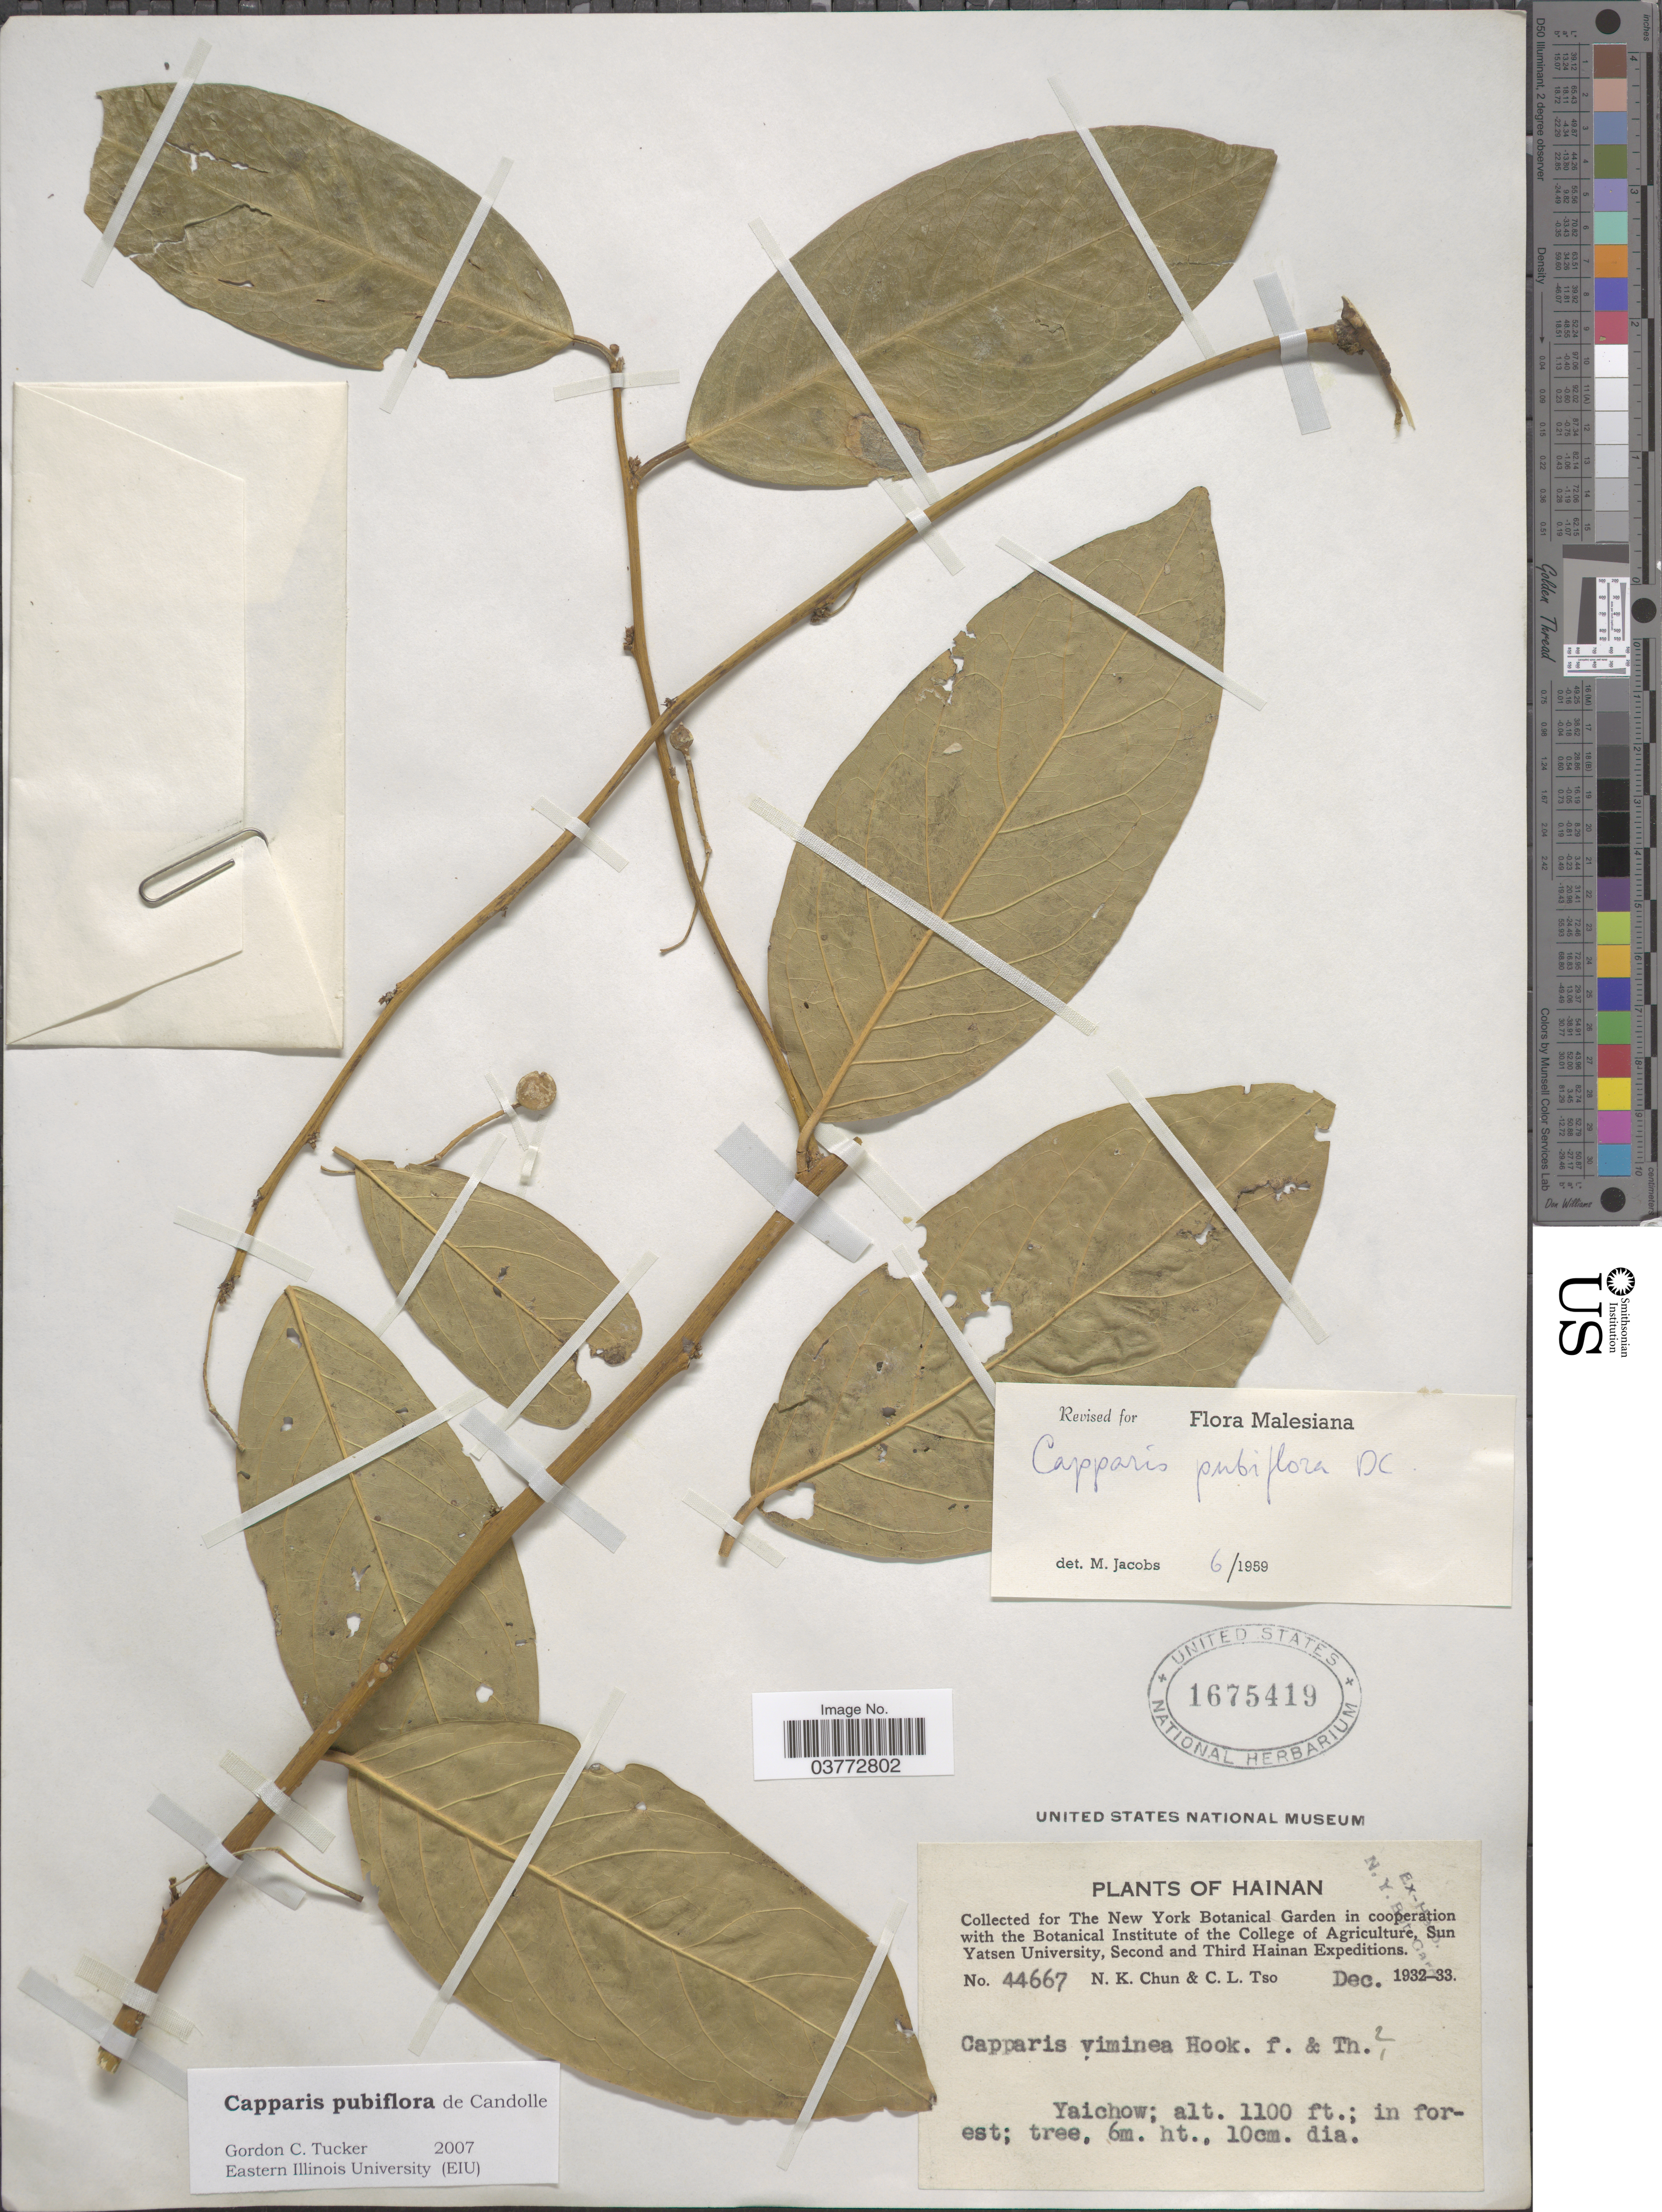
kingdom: Plantae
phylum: Tracheophyta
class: Magnoliopsida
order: Brassicales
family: Capparaceae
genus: Capparis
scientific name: Capparis pubiflora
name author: DC.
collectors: N. K. Chun & C. Tso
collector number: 44667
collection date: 1932-12/1933-12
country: China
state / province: Hainan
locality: Yaichow.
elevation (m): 335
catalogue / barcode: US 1675419